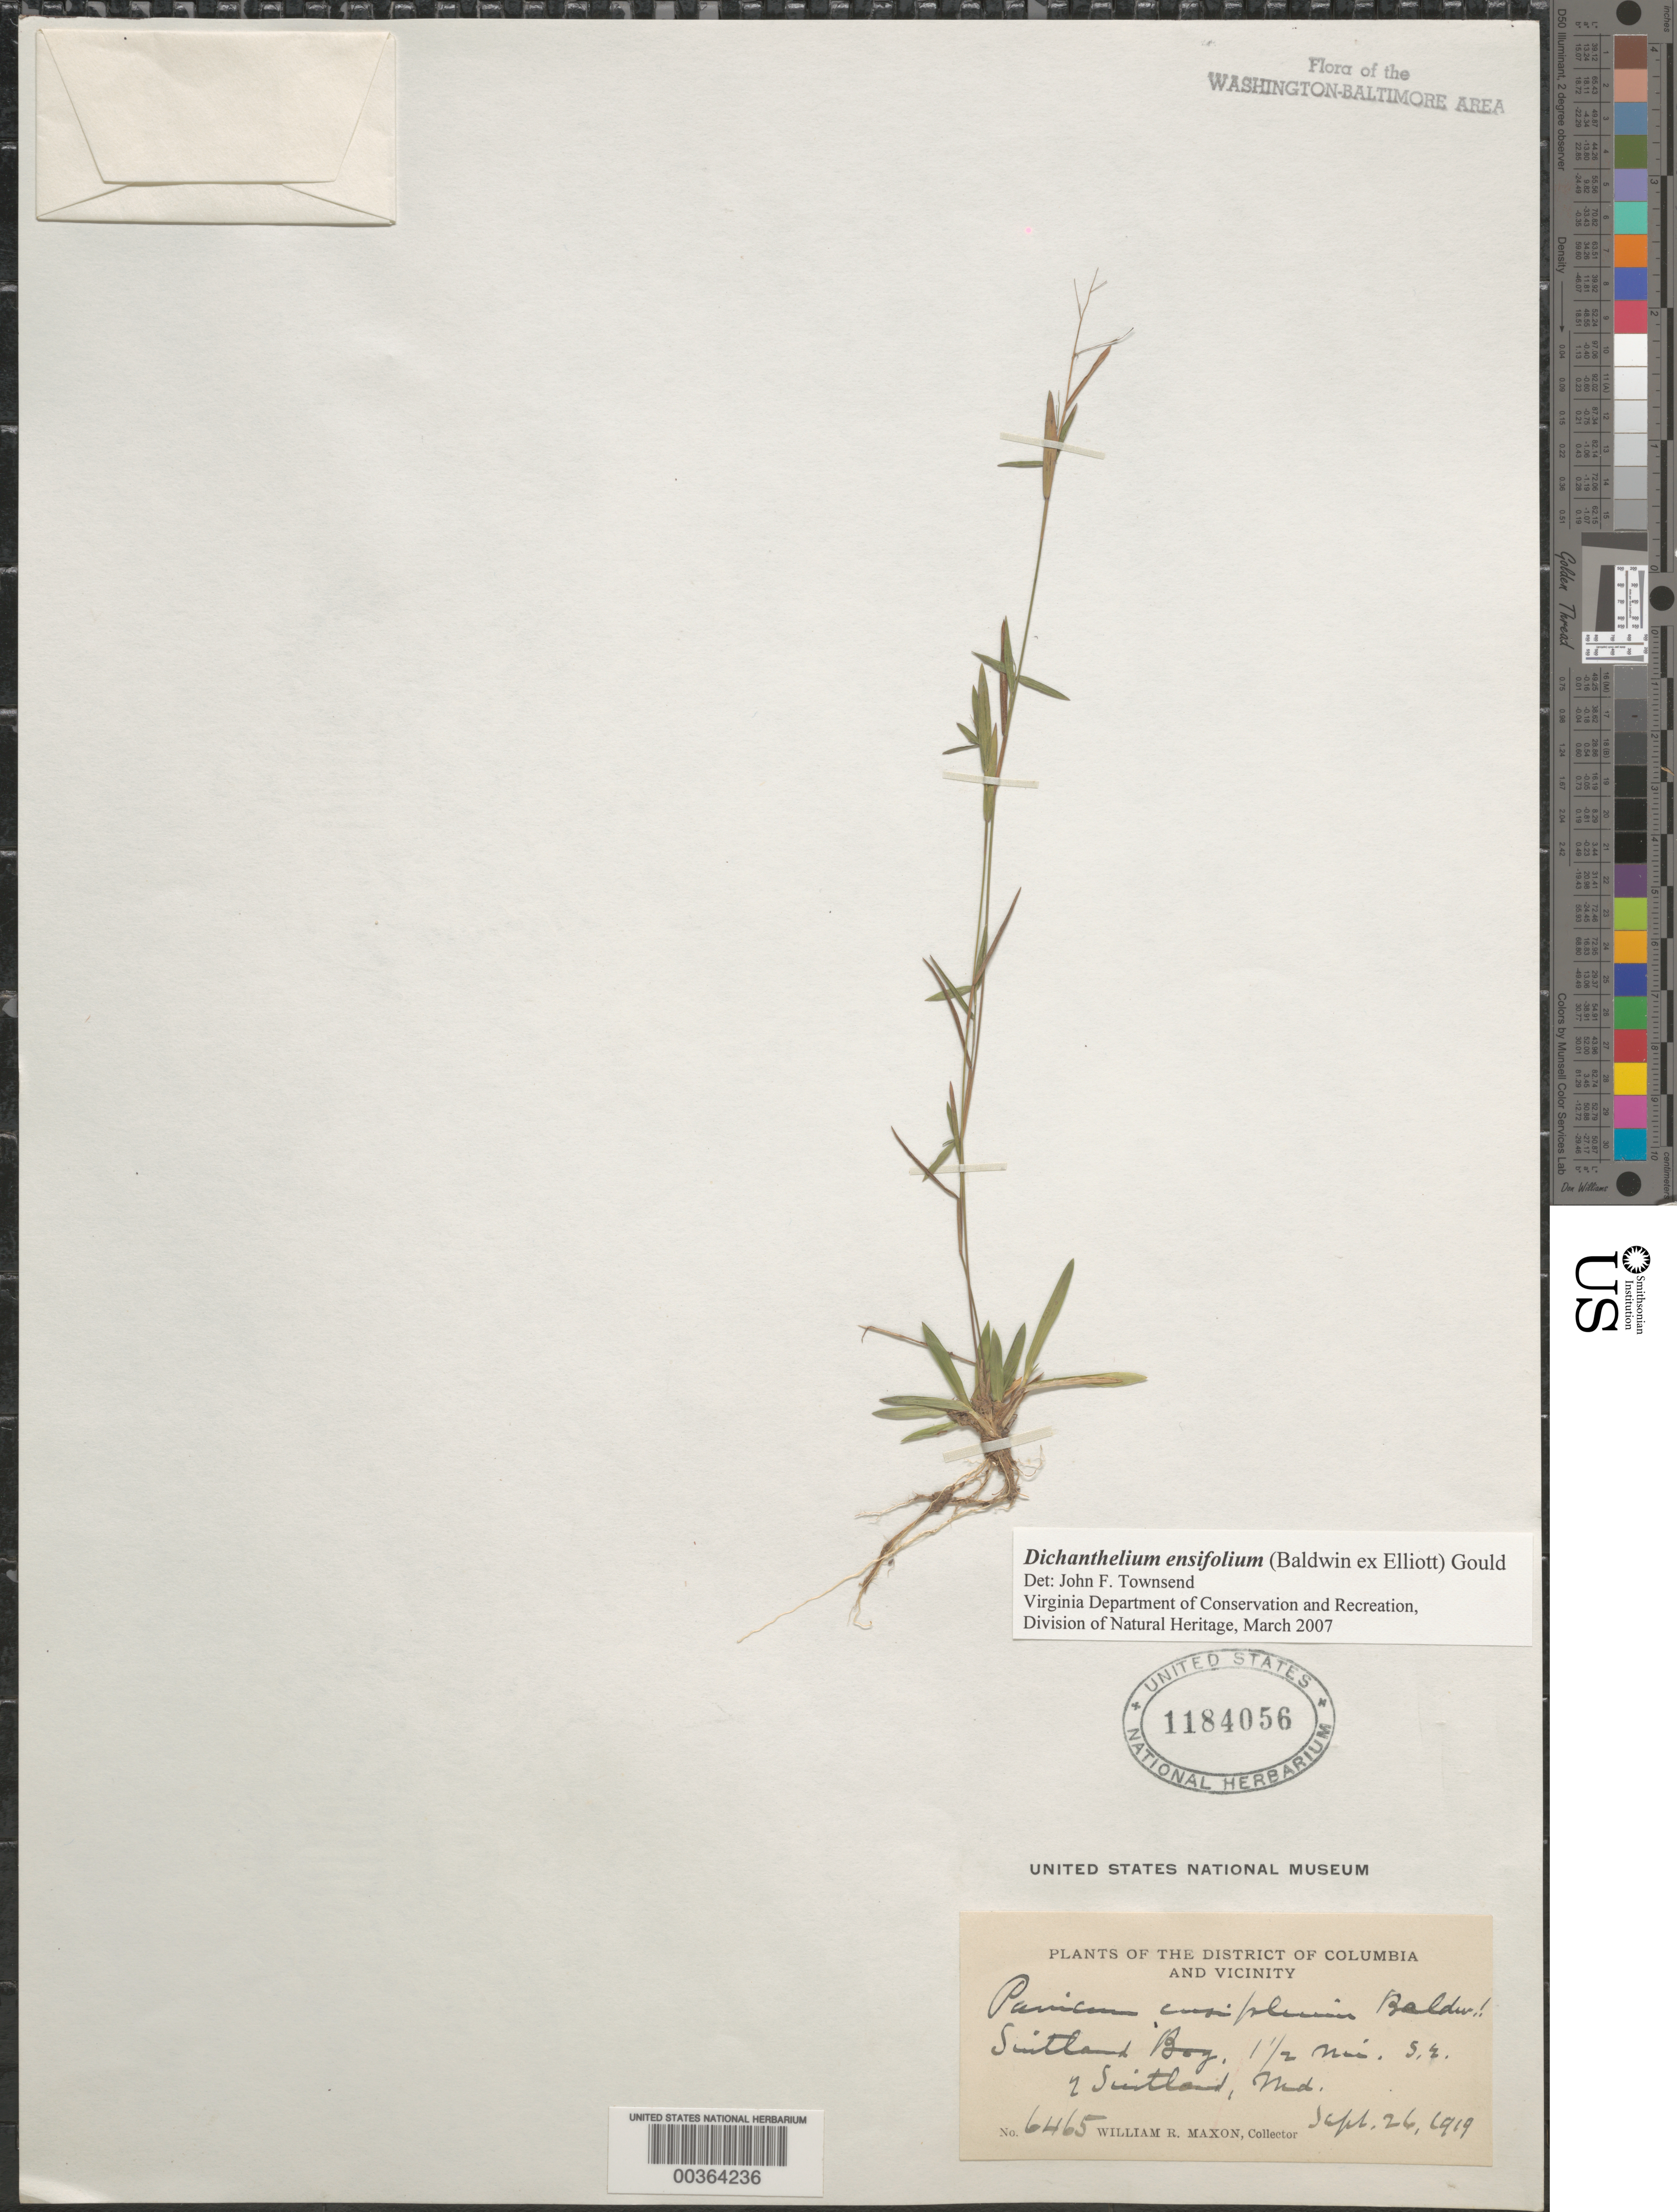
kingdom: Plantae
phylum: Tracheophyta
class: Liliopsida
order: Poales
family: Poaceae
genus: Dichanthelium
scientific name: Dichanthelium dichotomum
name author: (L.) Gould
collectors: W. R. Maxon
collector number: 6465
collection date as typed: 26 Sep 1919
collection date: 1919-09-26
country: United States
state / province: Maryland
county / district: Prince George's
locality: Suitland Bog, southeast of Suitland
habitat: Bog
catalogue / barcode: US 1184056